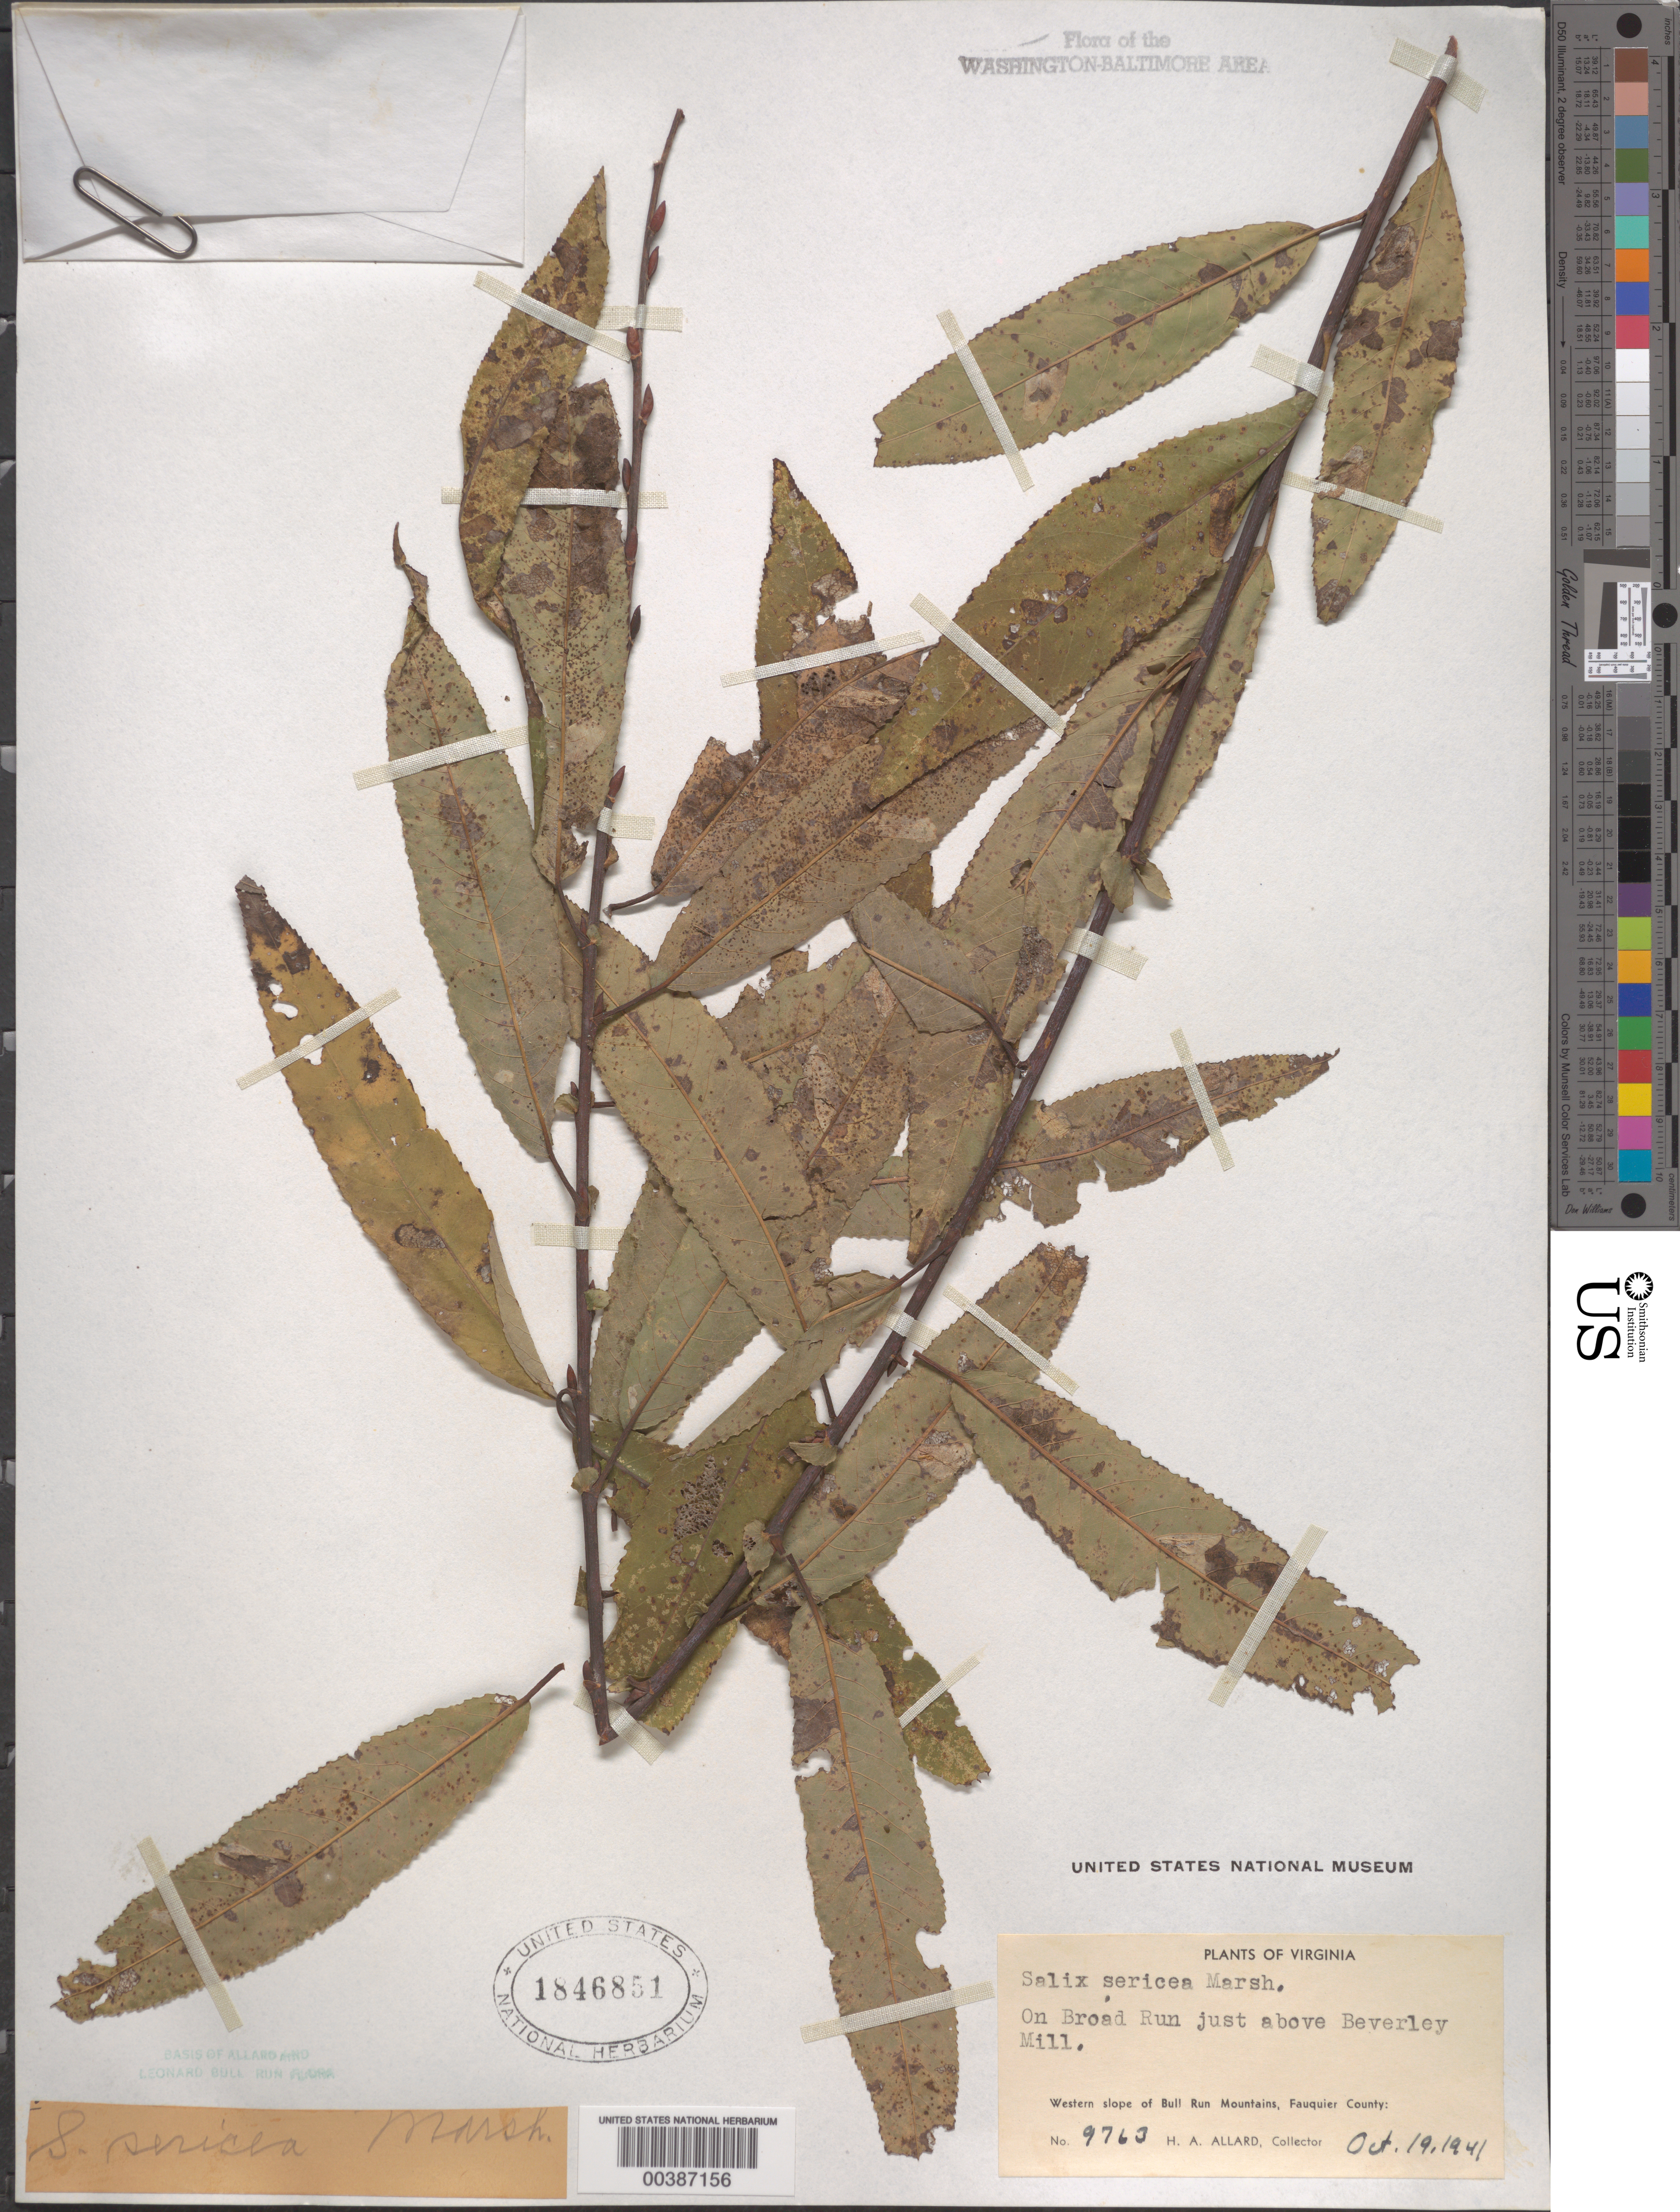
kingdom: Plantae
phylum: Tracheophyta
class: Magnoliopsida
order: Malpighiales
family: Salicaceae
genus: Salix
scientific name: Salix sericea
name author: Marshall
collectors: H. A. Allard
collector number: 9763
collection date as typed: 19 Oct 1941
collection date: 1941-10-19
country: United States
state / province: Virginia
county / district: Fauquier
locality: Broad Run, above Beverley Mill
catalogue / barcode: US 1846851